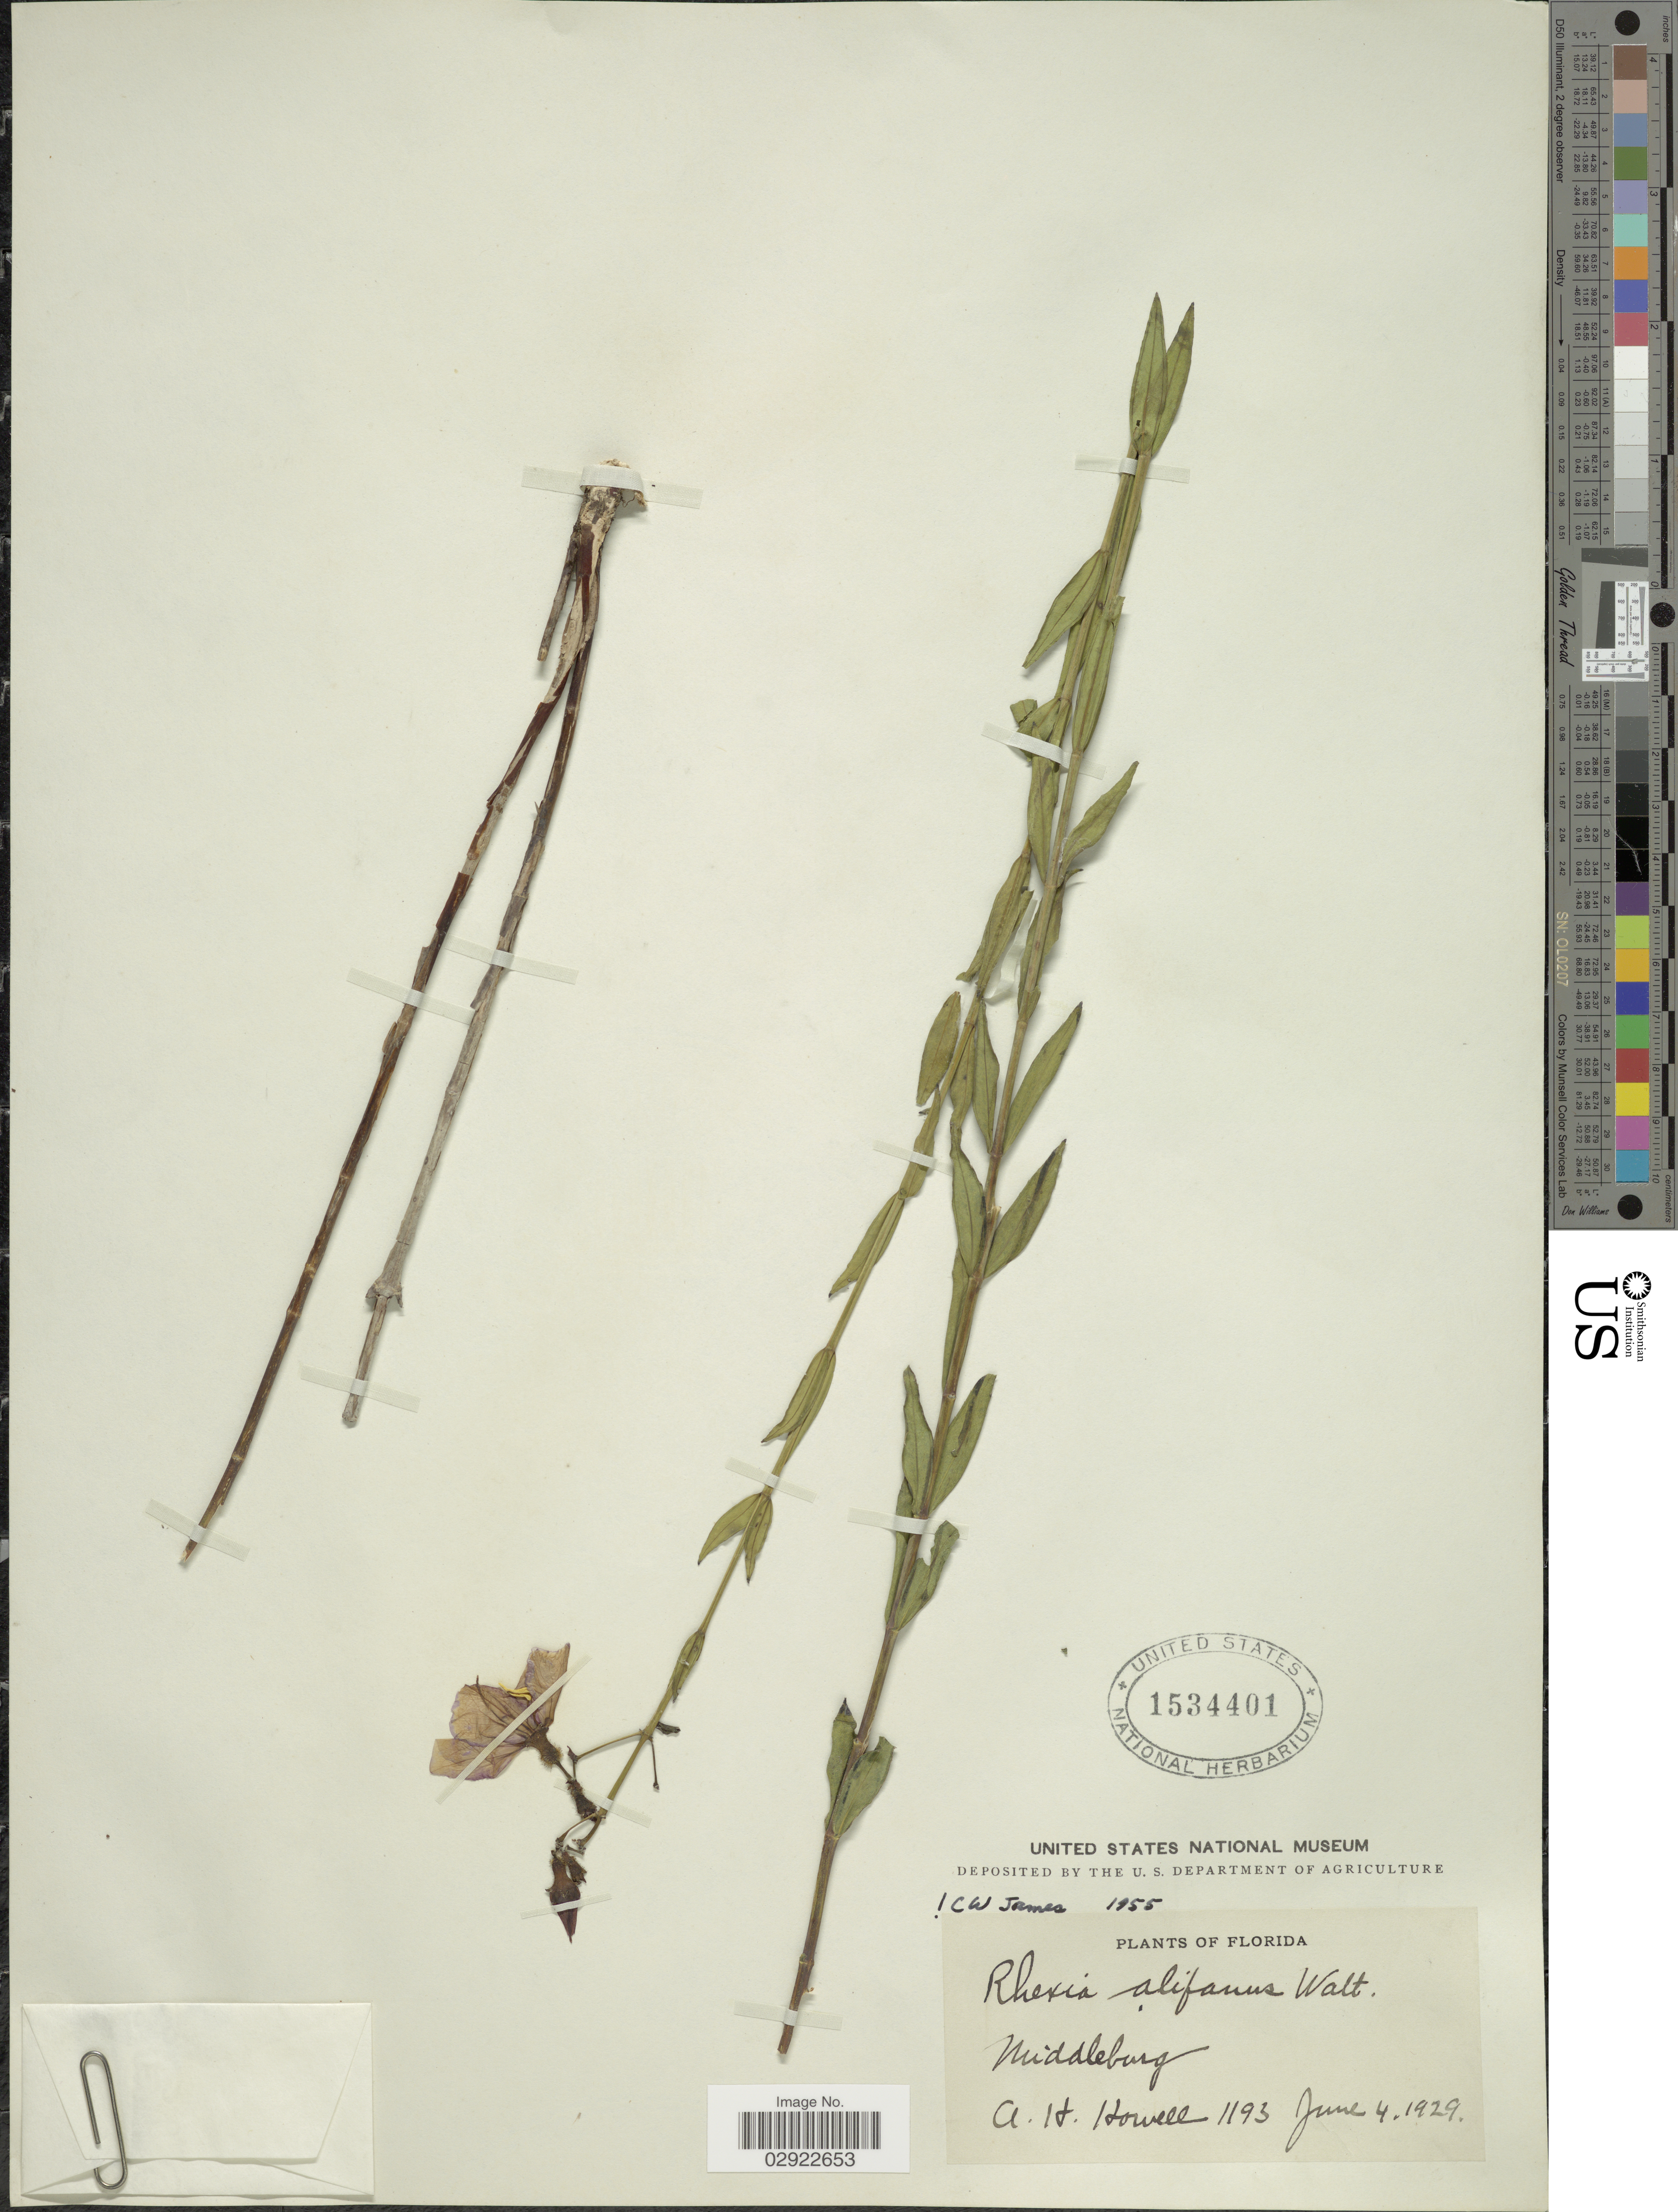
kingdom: Plantae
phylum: Tracheophyta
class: Magnoliopsida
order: Myrtales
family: Melastomataceae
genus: Rhexia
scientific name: Rhexia alifanus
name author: Walter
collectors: A. Howell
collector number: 1193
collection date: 1929-06-04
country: United States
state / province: Florida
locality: Middleburg.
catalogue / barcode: US 1534401